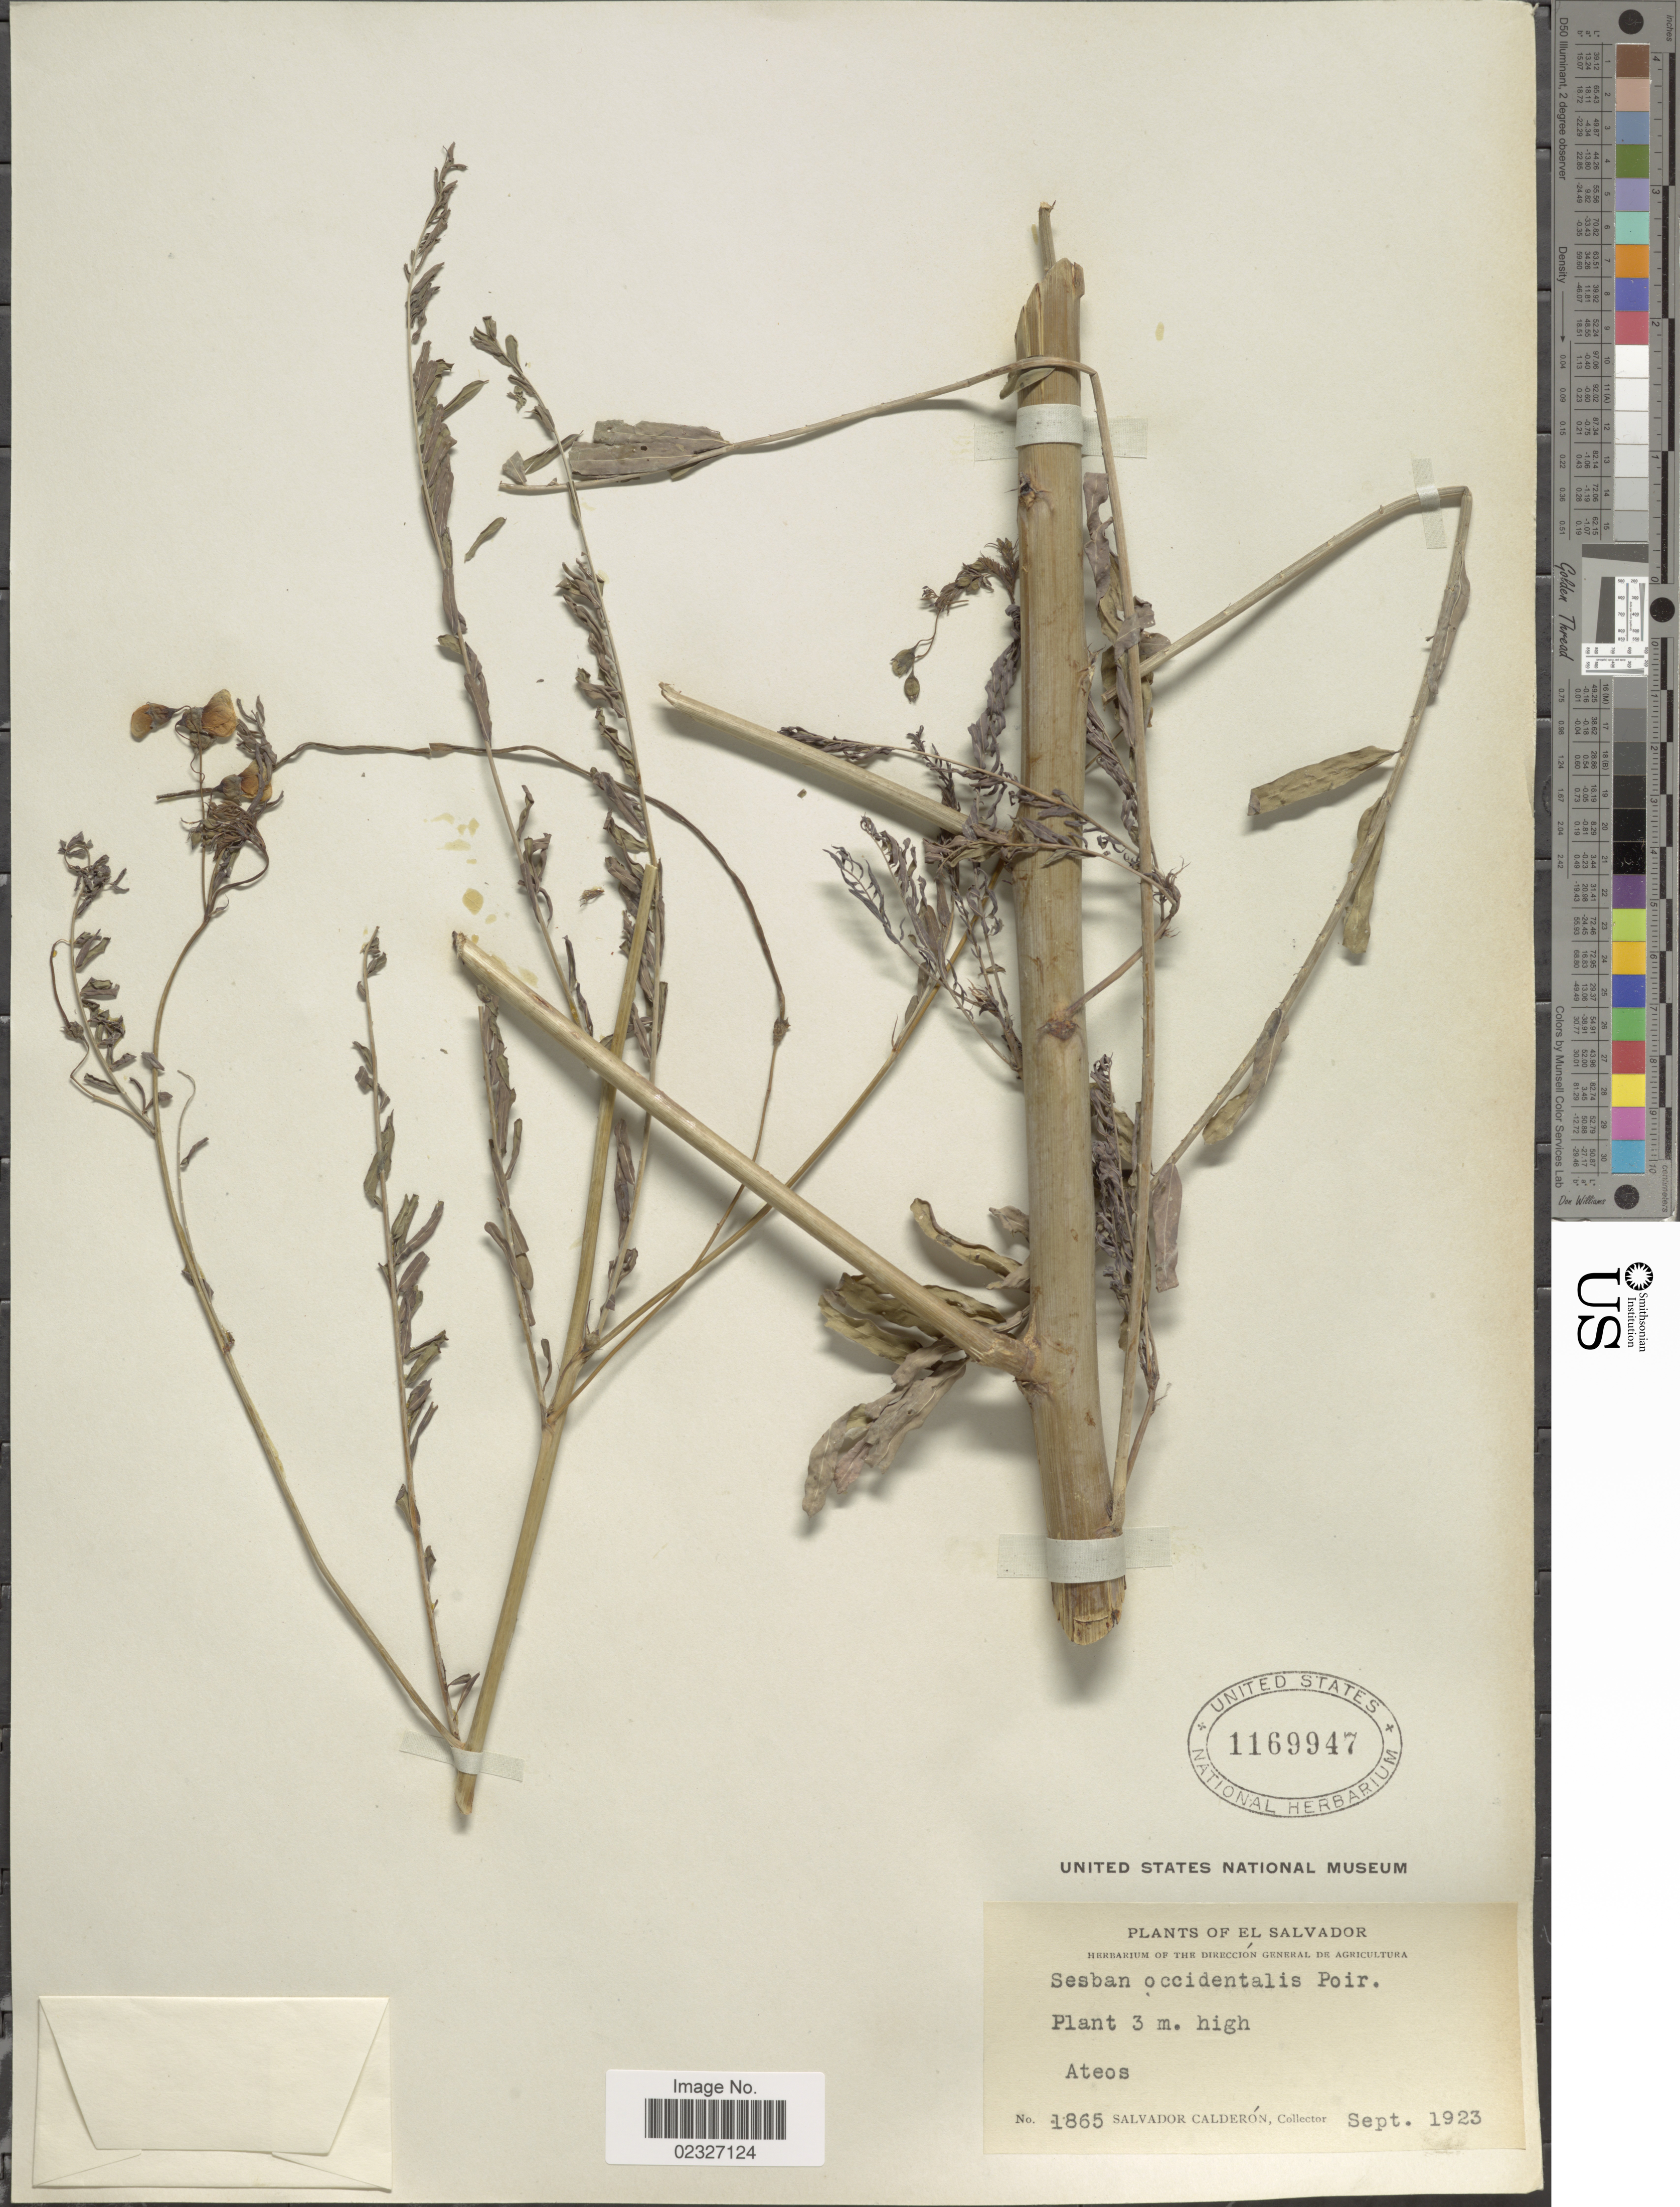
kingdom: Plantae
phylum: Tracheophyta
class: Magnoliopsida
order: Fabales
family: Fabaceae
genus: Sesbania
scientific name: Sesbania emerus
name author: (Aubl.) Urb.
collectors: S. Calderón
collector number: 1865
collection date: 1923-09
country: El Salvador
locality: Ateos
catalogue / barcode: US 1169947